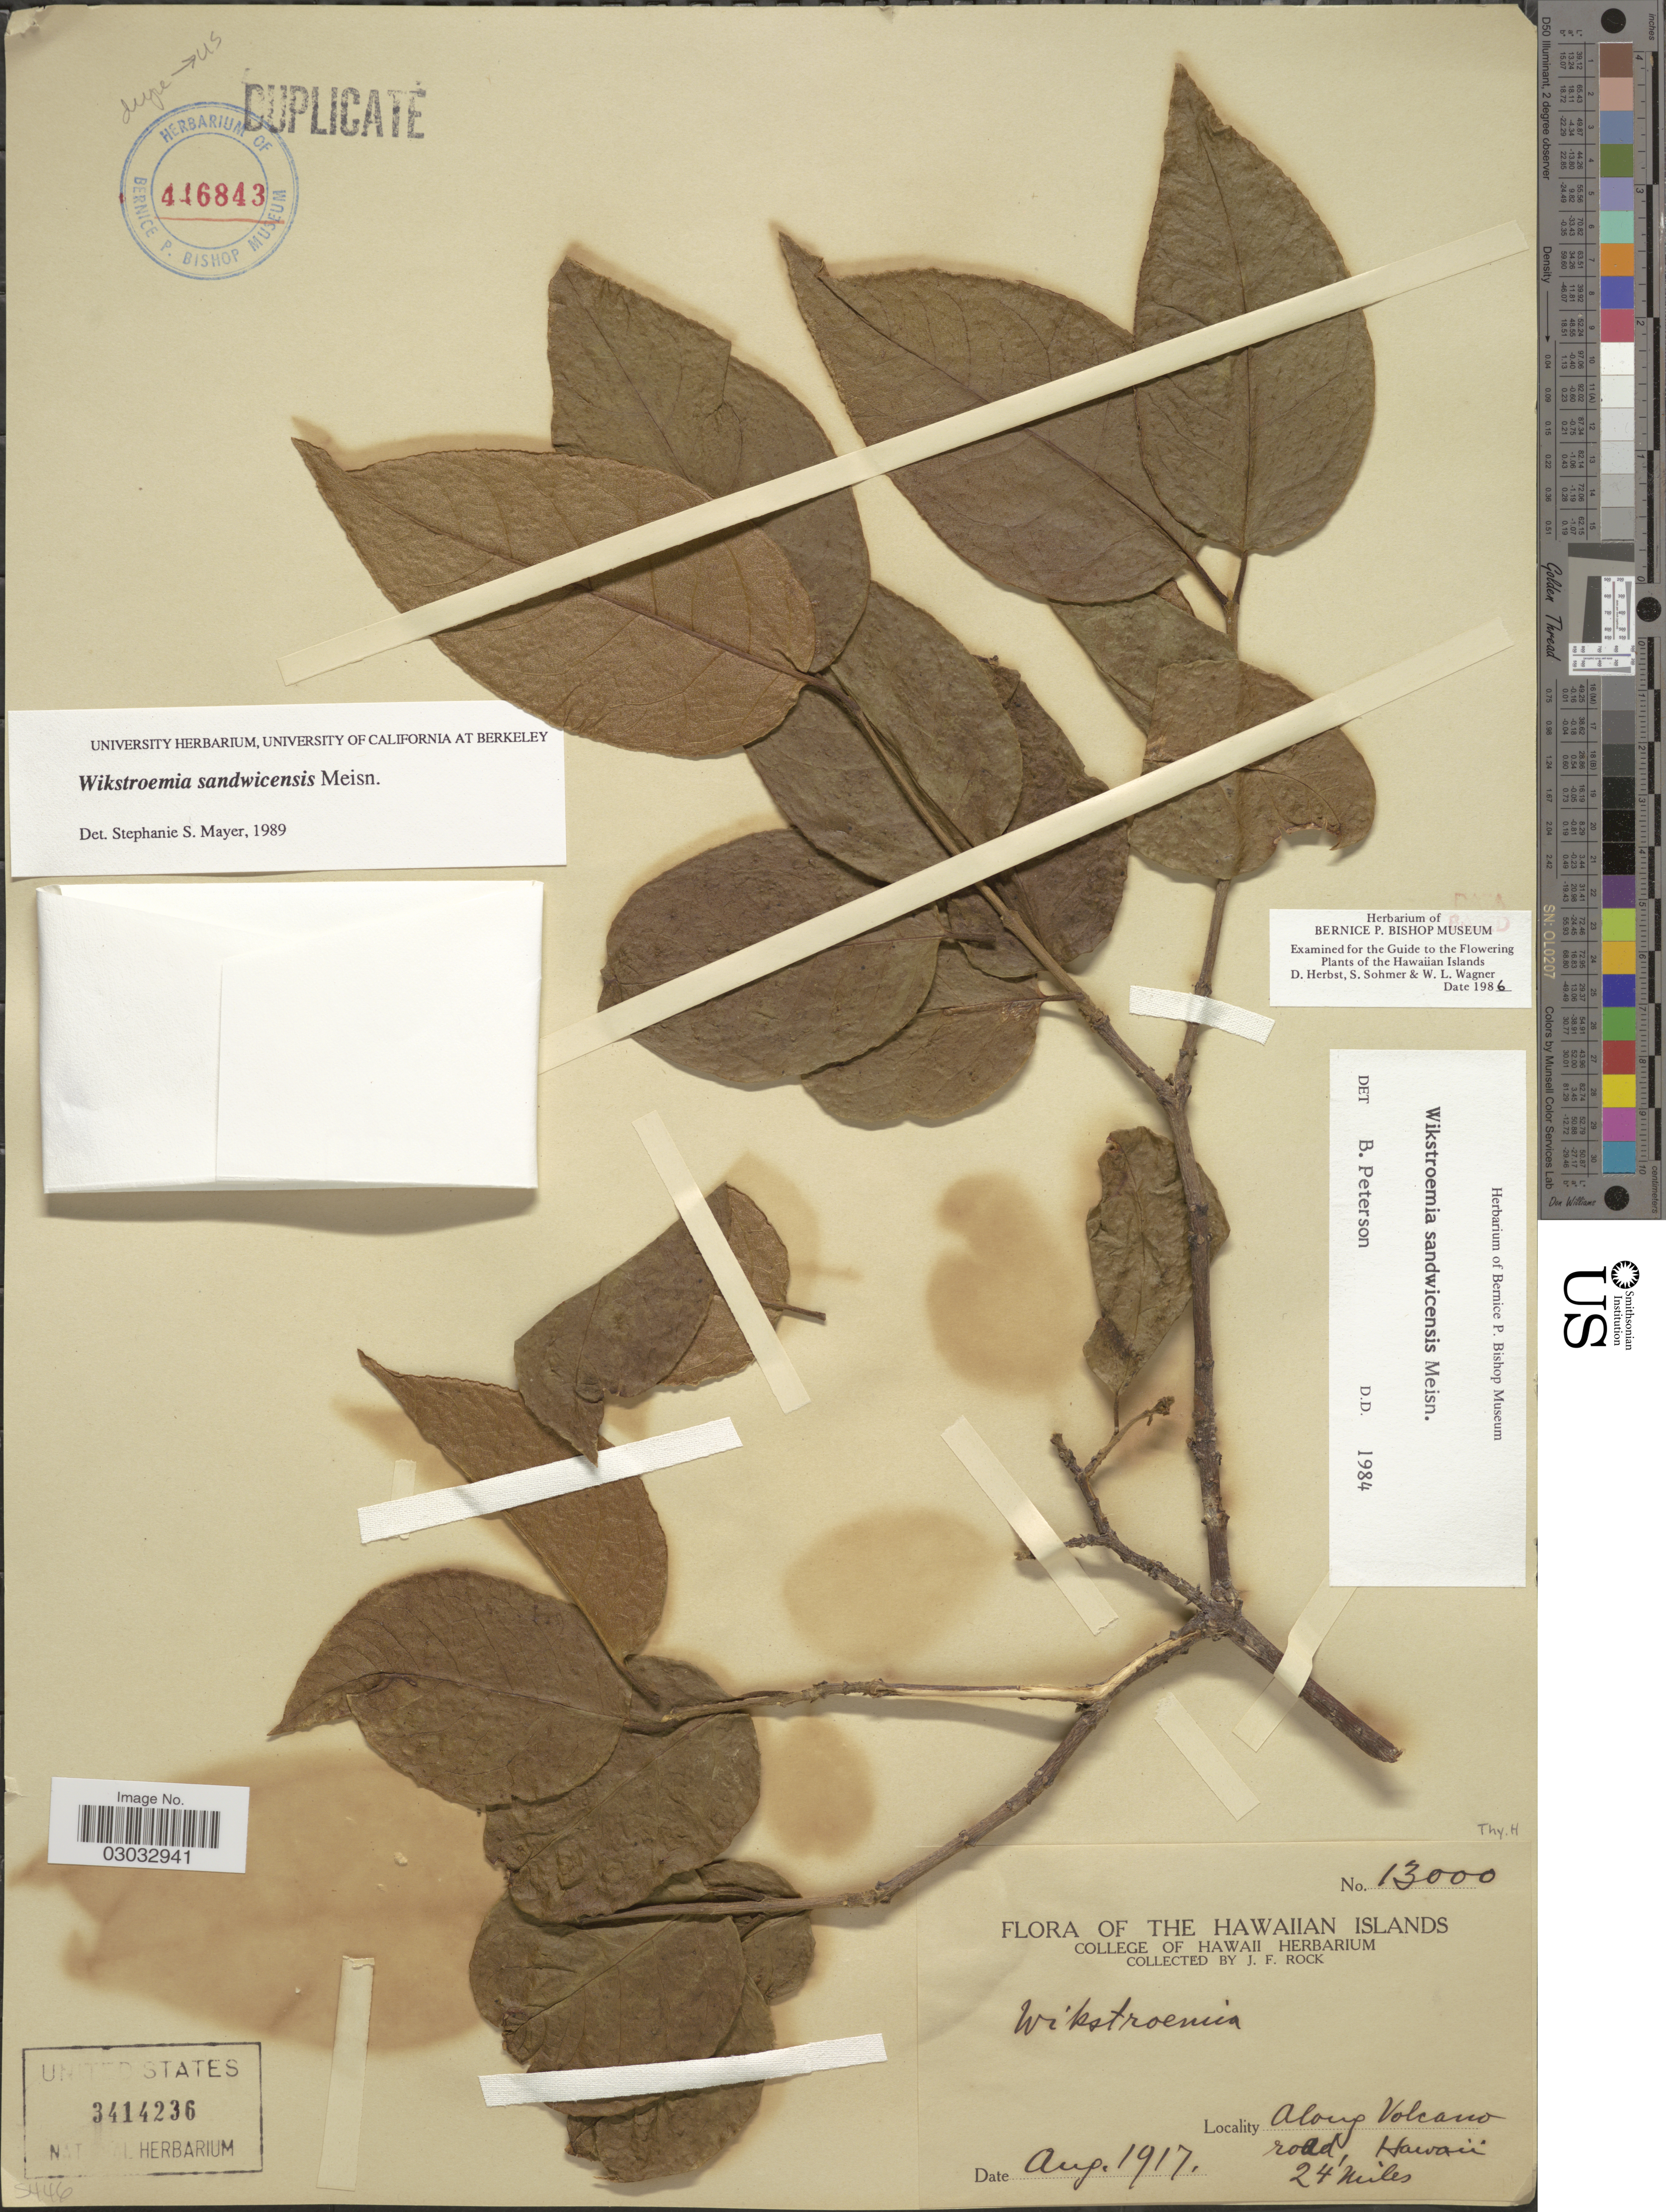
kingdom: Plantae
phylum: Tracheophyta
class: Magnoliopsida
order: Malvales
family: Thymelaeaceae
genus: Wikstroemia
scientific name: Wikstroemia sandwicensis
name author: Meisn.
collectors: J. Rock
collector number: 13000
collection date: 1917-08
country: United States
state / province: Hawaii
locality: The Hawaiian Islands, Along Volcano road, Hawaii 24 miles.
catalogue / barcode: US 3414236